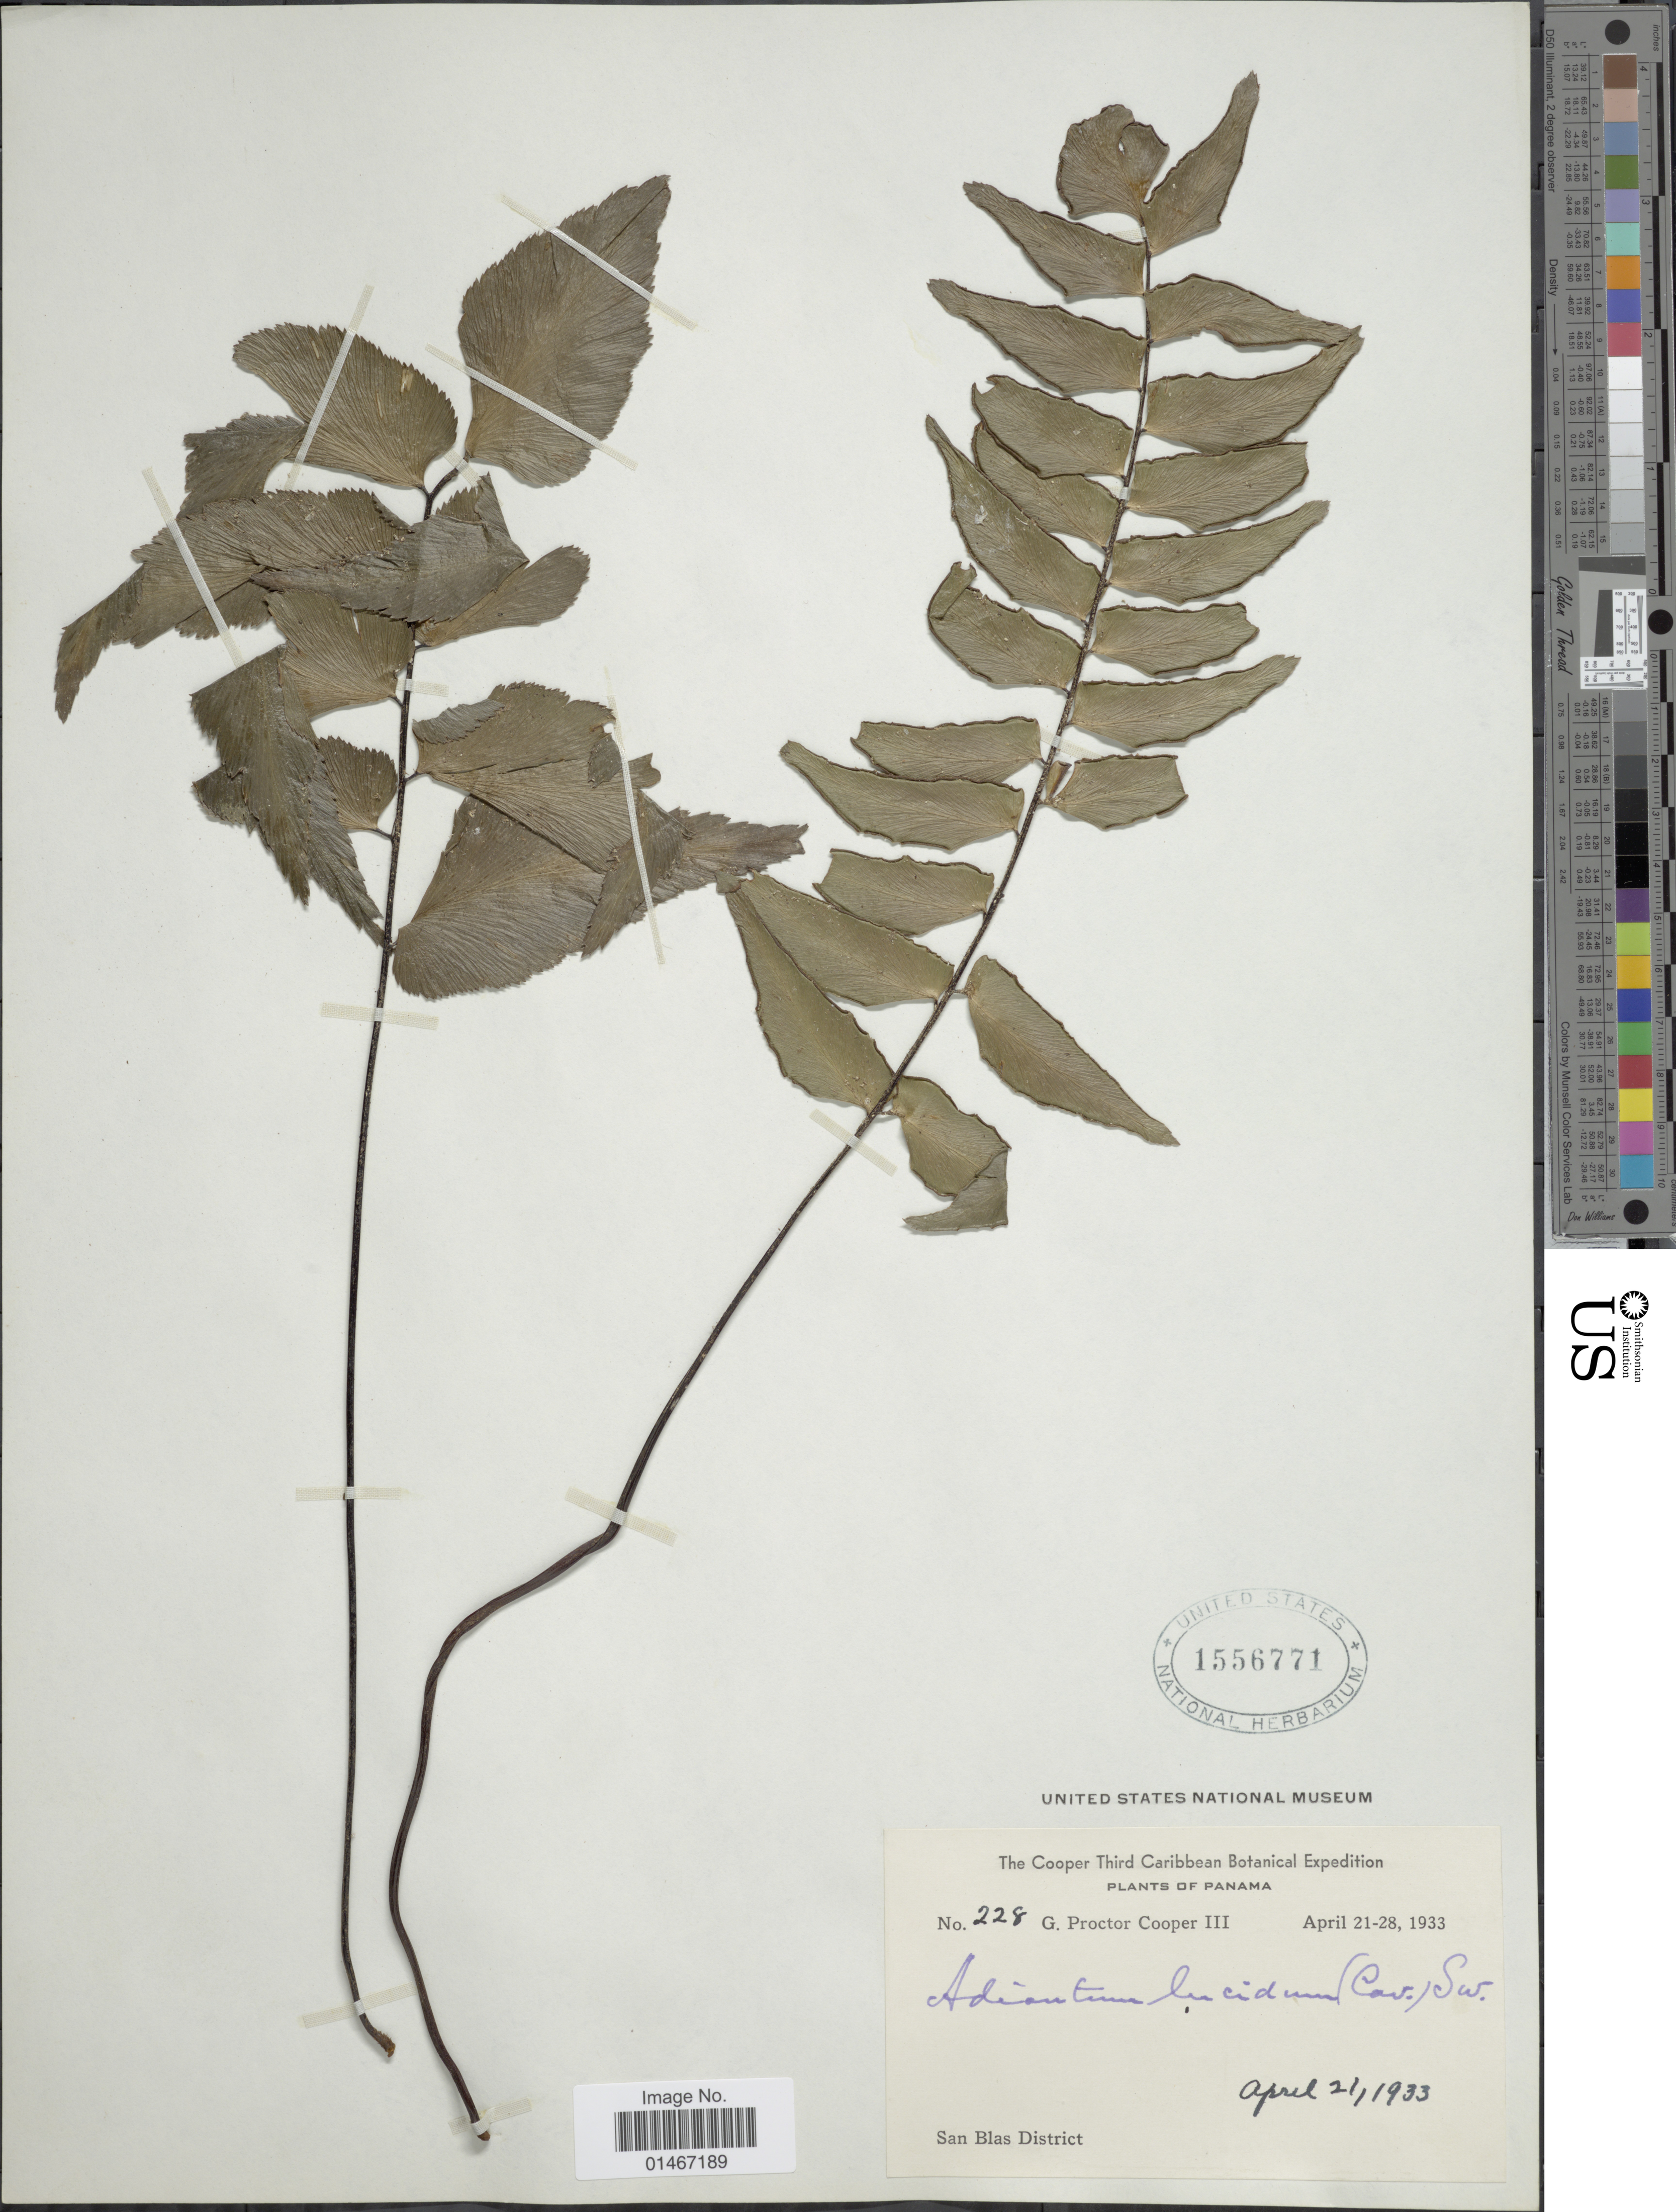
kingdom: Plantae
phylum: Tracheophyta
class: Polypodiopsida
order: Polypodiales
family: Pteridaceae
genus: Adiantum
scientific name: Adiantum lucidum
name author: (Cav.) Sw.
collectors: G. Cooper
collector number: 228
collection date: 1933-04-21/1933-04-28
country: Panama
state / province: Kuna Yala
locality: San Blas District.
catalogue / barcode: US 1556771